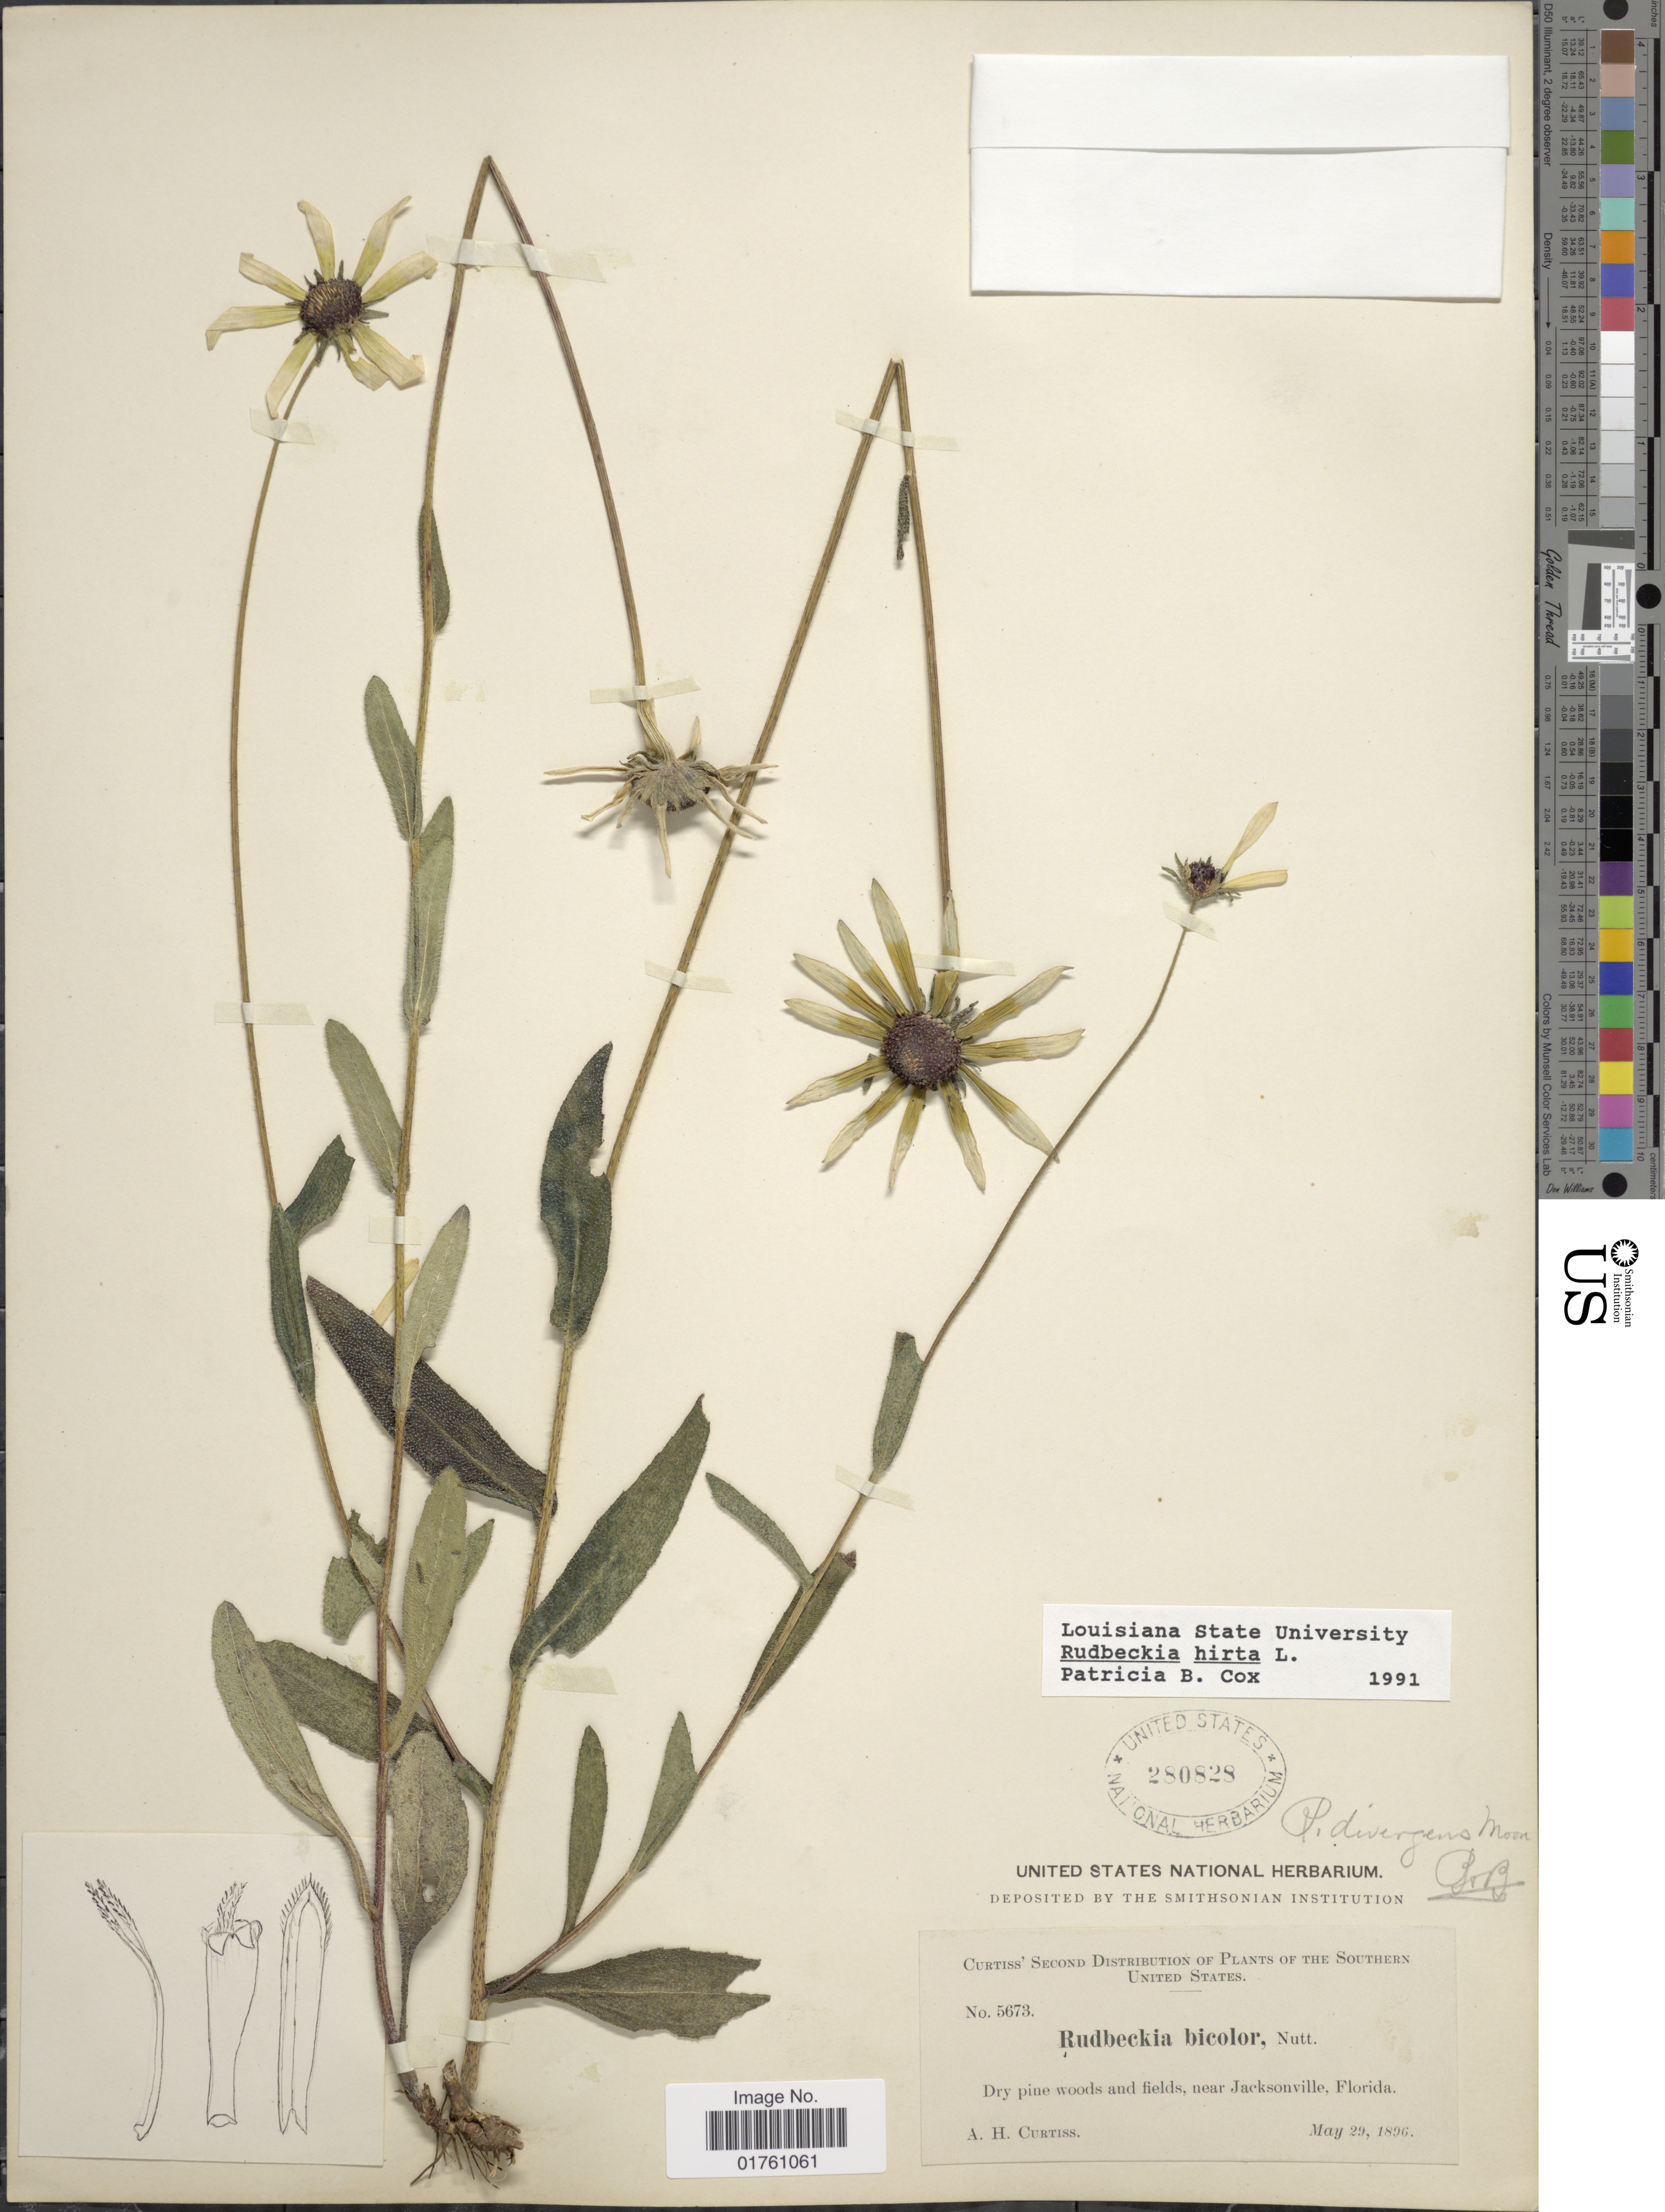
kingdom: Plantae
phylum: Tracheophyta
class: Magnoliopsida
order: Asterales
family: Asteraceae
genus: Rudbeckia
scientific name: Rudbeckia hirta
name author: L.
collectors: A. H. Curtiss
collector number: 5673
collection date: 1896-05-29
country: United States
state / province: Florida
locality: The Southern United States, Dry pine woods and fields, near Jacksonville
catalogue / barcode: US 280828